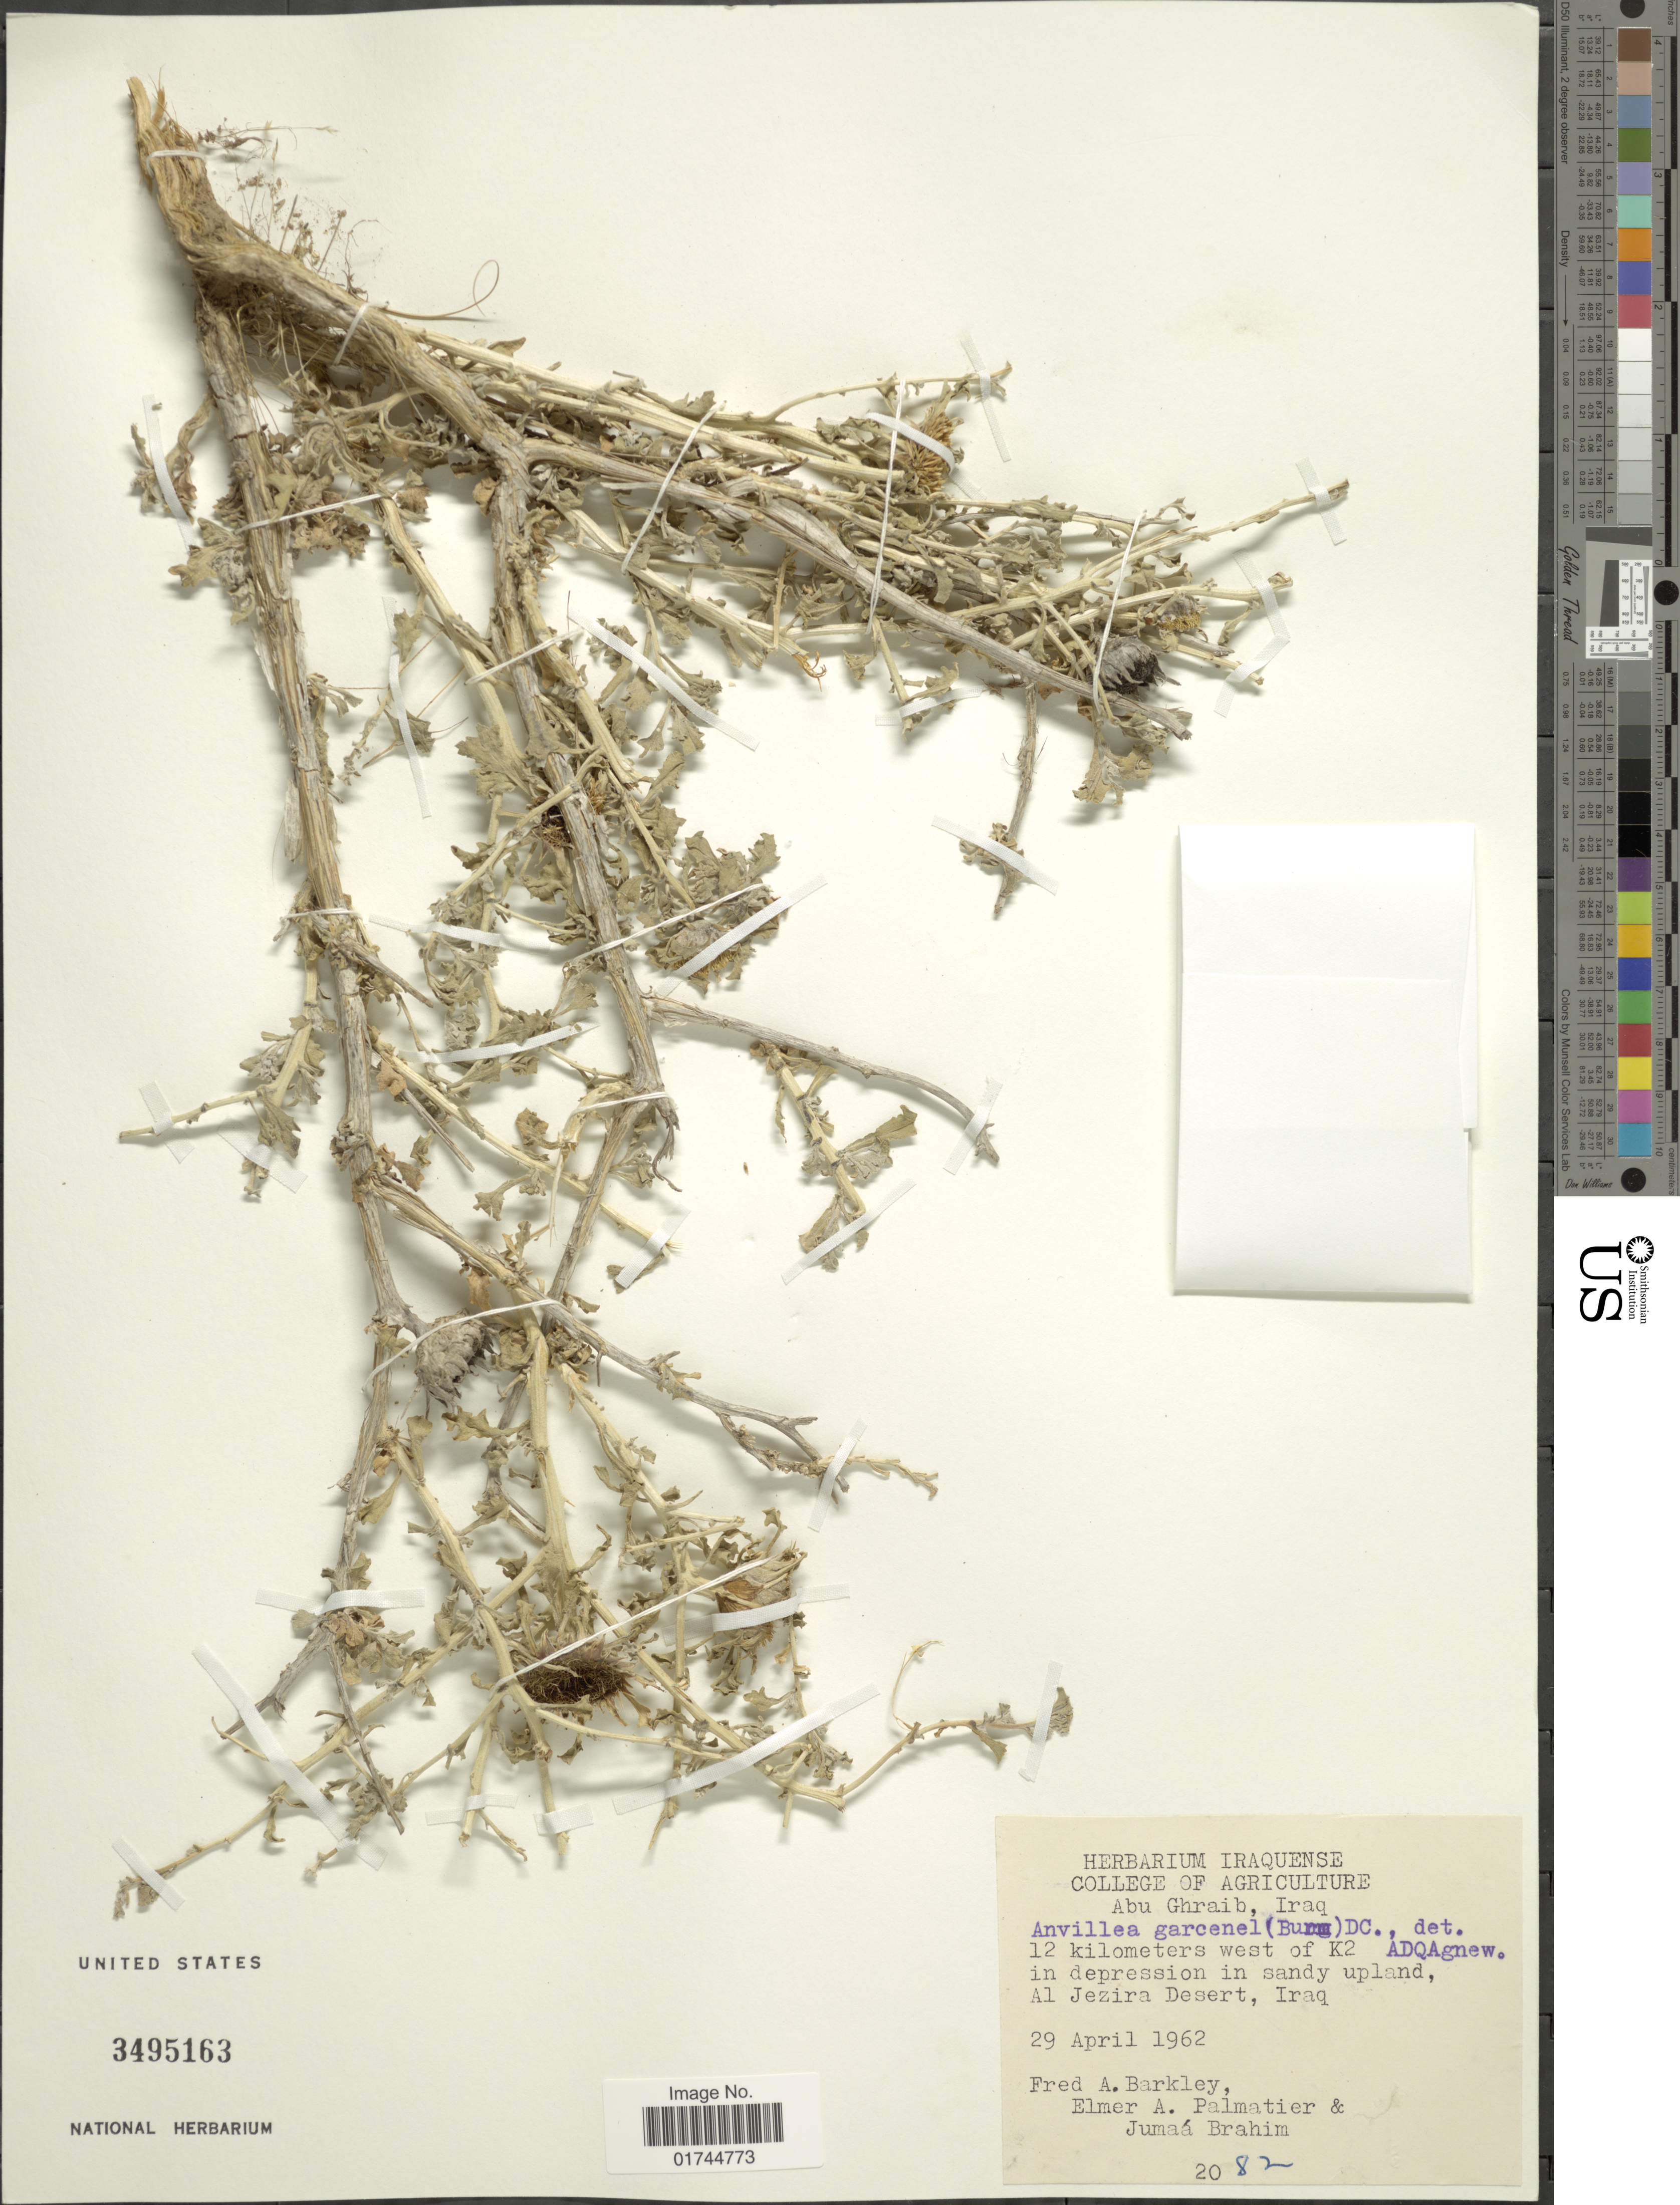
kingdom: Plantae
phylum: Tracheophyta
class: Magnoliopsida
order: Asterales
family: Asteraceae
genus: Anvillea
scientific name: Anvillea garcinii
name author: (Burm. f.) DC.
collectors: F. A. Barkley, E. Palmatier & Brahim M., J.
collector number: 2082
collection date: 1962-04-29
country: Iraq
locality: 12 kilometers west of K2 in depression in sandy upland, Al Jezira Desert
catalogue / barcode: US 3495163